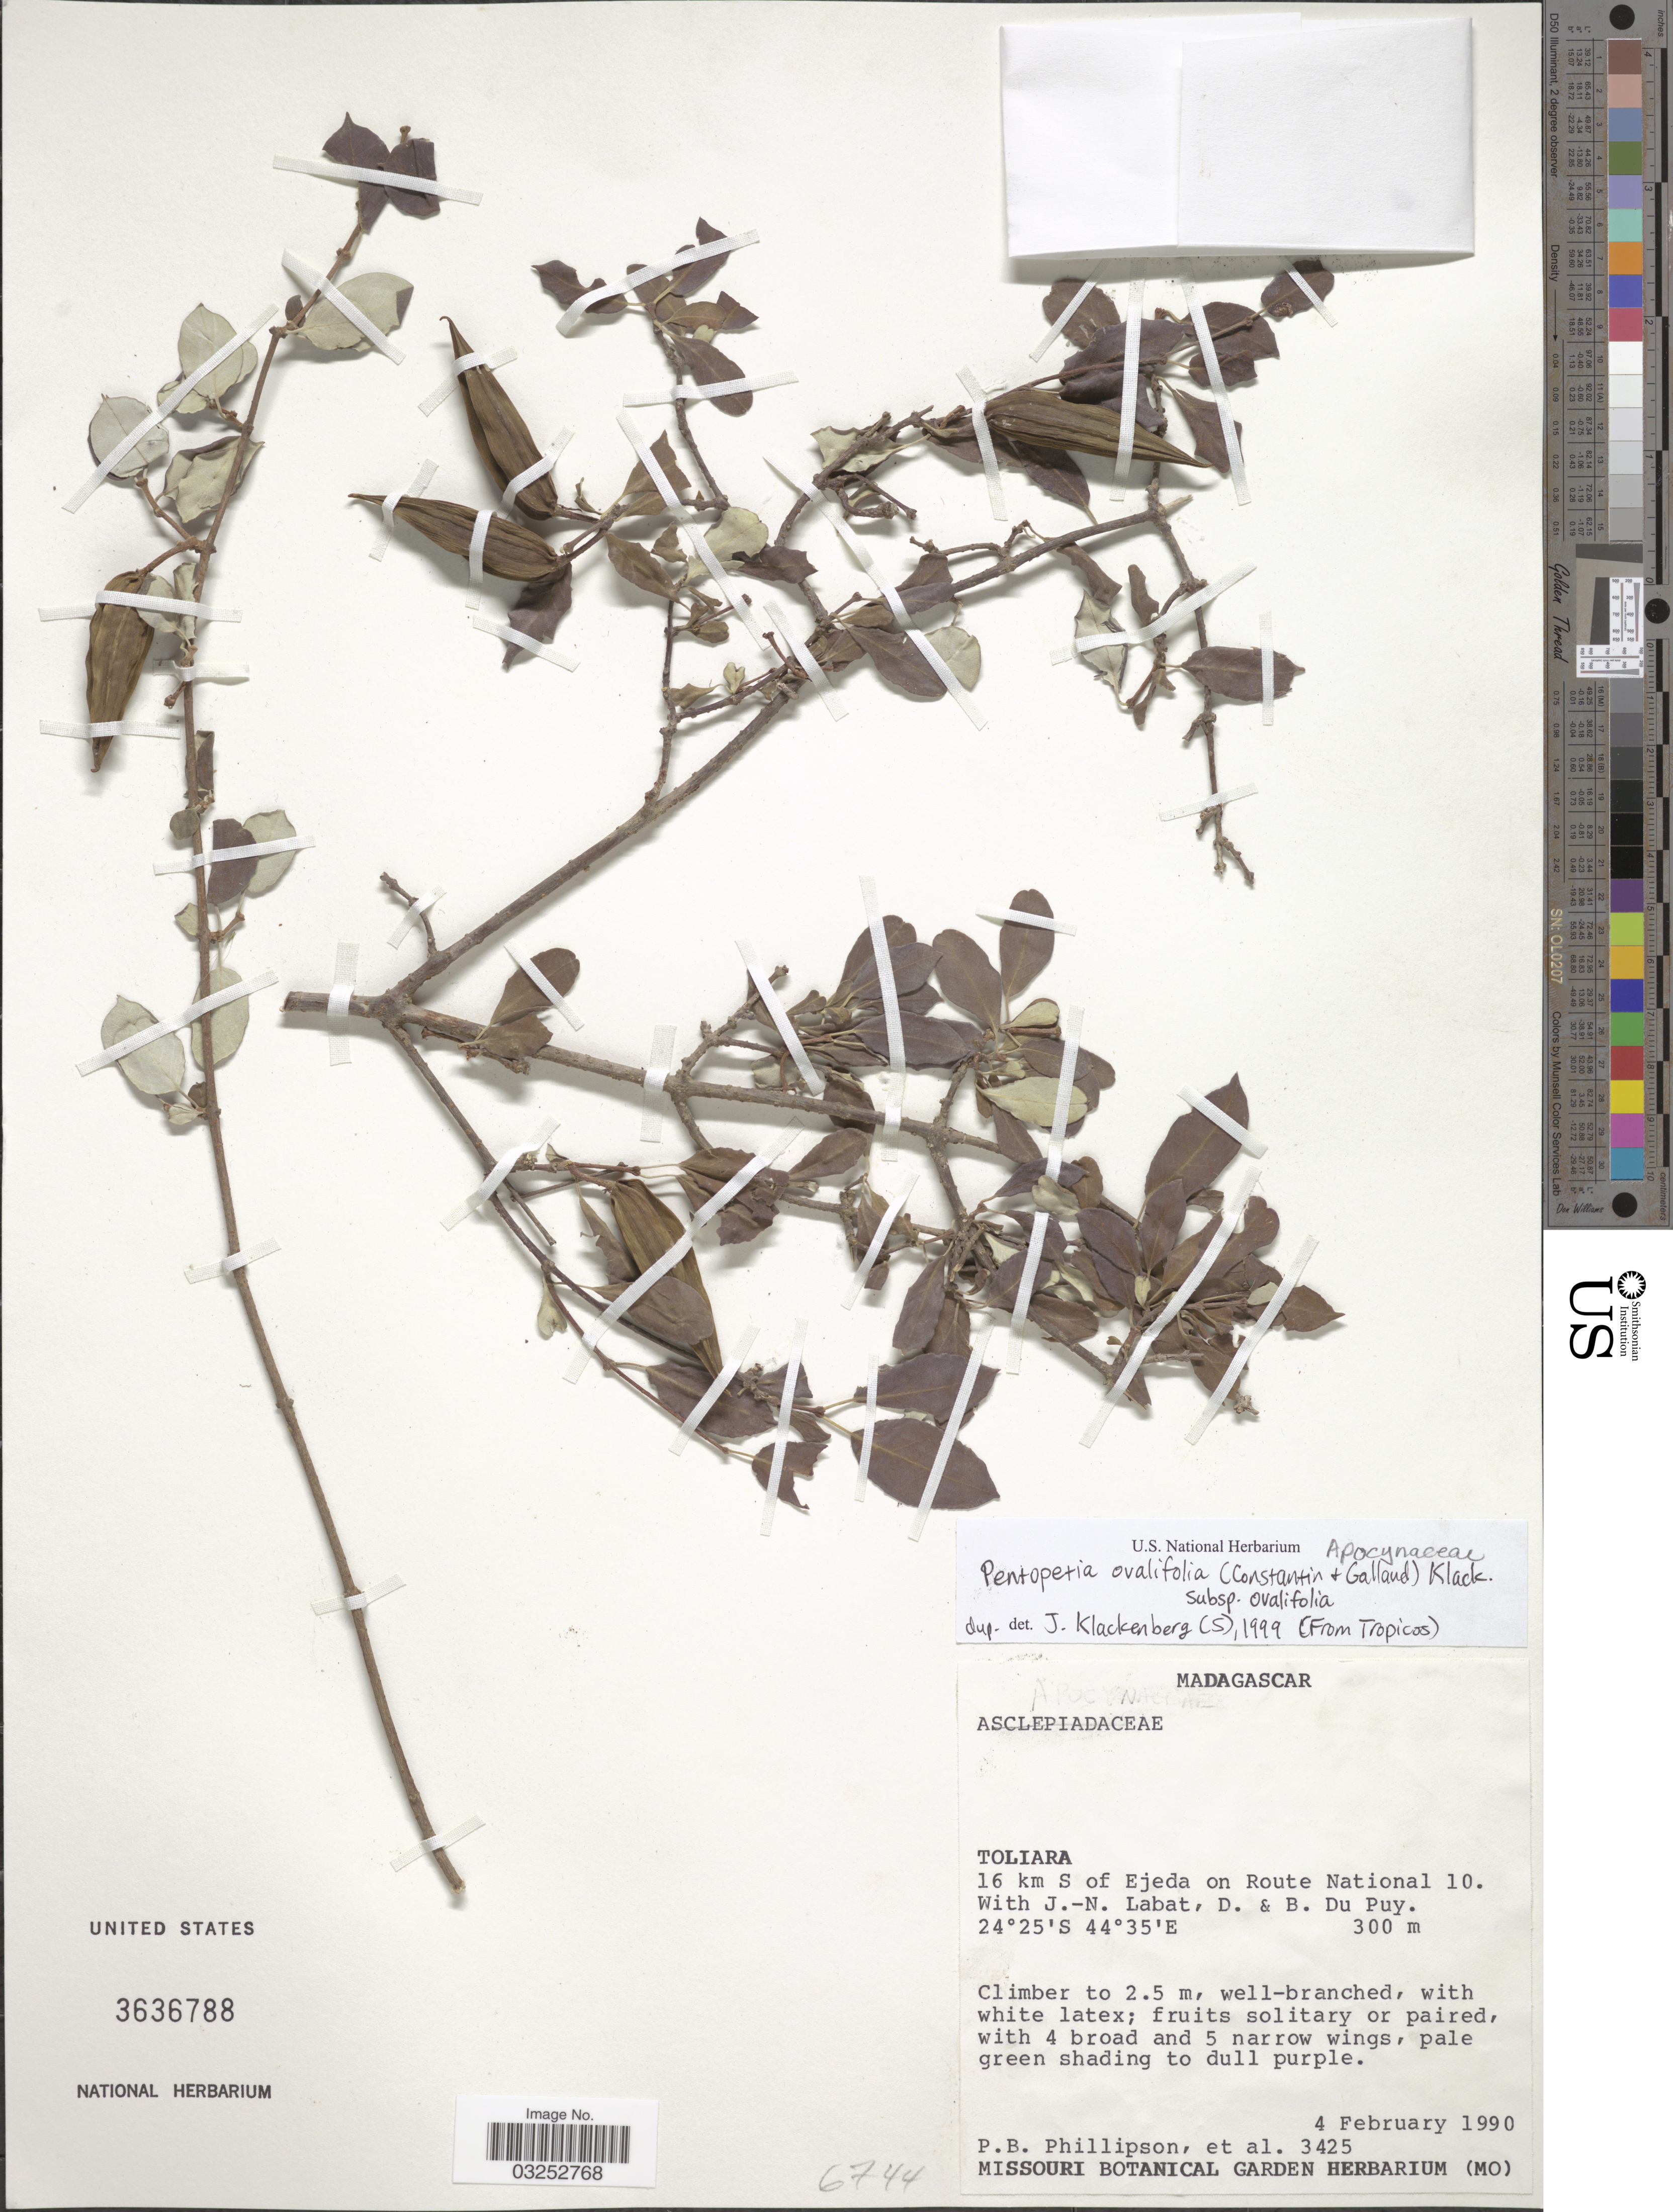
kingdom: Plantae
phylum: Tracheophyta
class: Magnoliopsida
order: Gentianales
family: Apocynaceae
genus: Pentopetia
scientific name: Pentopetia ovalifolia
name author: (Constantin & Gallaud) Klack.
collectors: P. B. Phillipson, J.-N. Labat, D. Du Puy & B. Du Puy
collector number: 3425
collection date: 1990-02-04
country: Madagascar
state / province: Atsimo-Andrefana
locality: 16 km S of Ejeda on Route National 10.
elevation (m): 300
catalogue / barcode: US 3636788